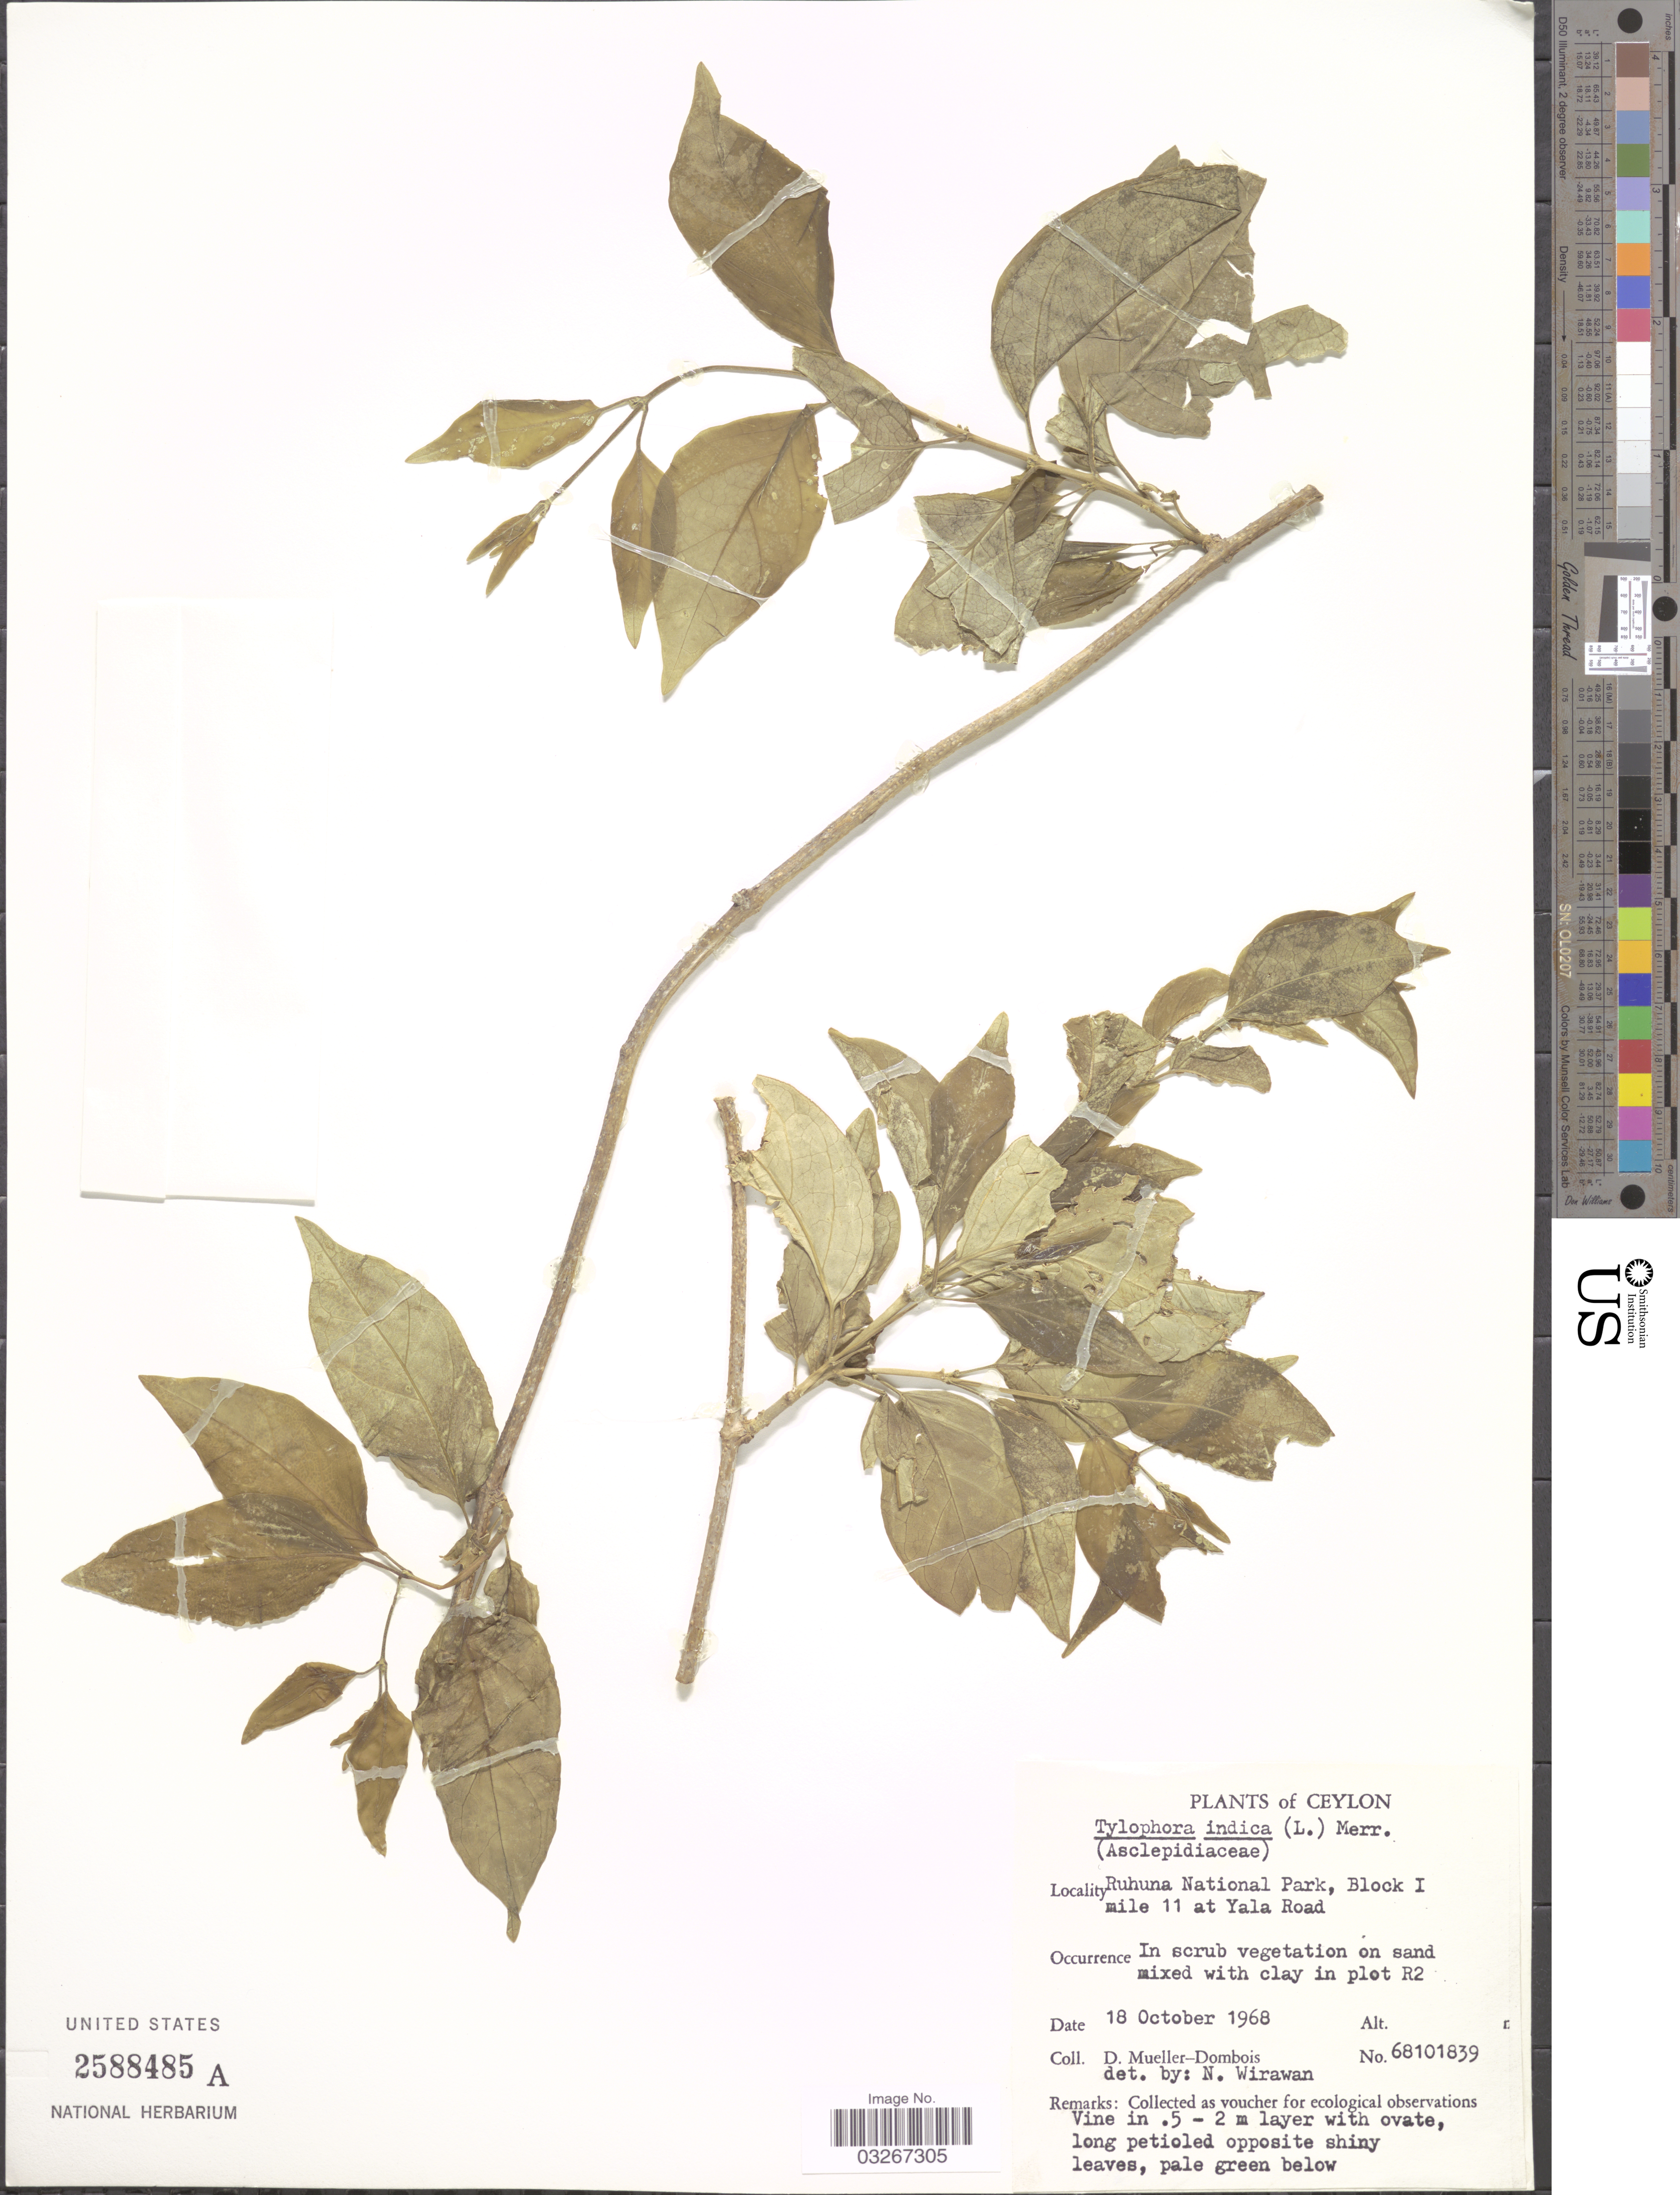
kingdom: Plantae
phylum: Tracheophyta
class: Magnoliopsida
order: Gentianales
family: Apocynaceae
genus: Tylophora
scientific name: Tylophora indica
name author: Merr.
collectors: D. Mueller-Dombois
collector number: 68101839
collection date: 1968-10-18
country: Sri Lanka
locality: Ceylon. Ruhuna National Park, Block I mile 11 at Yala Road.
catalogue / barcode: US 2588485A